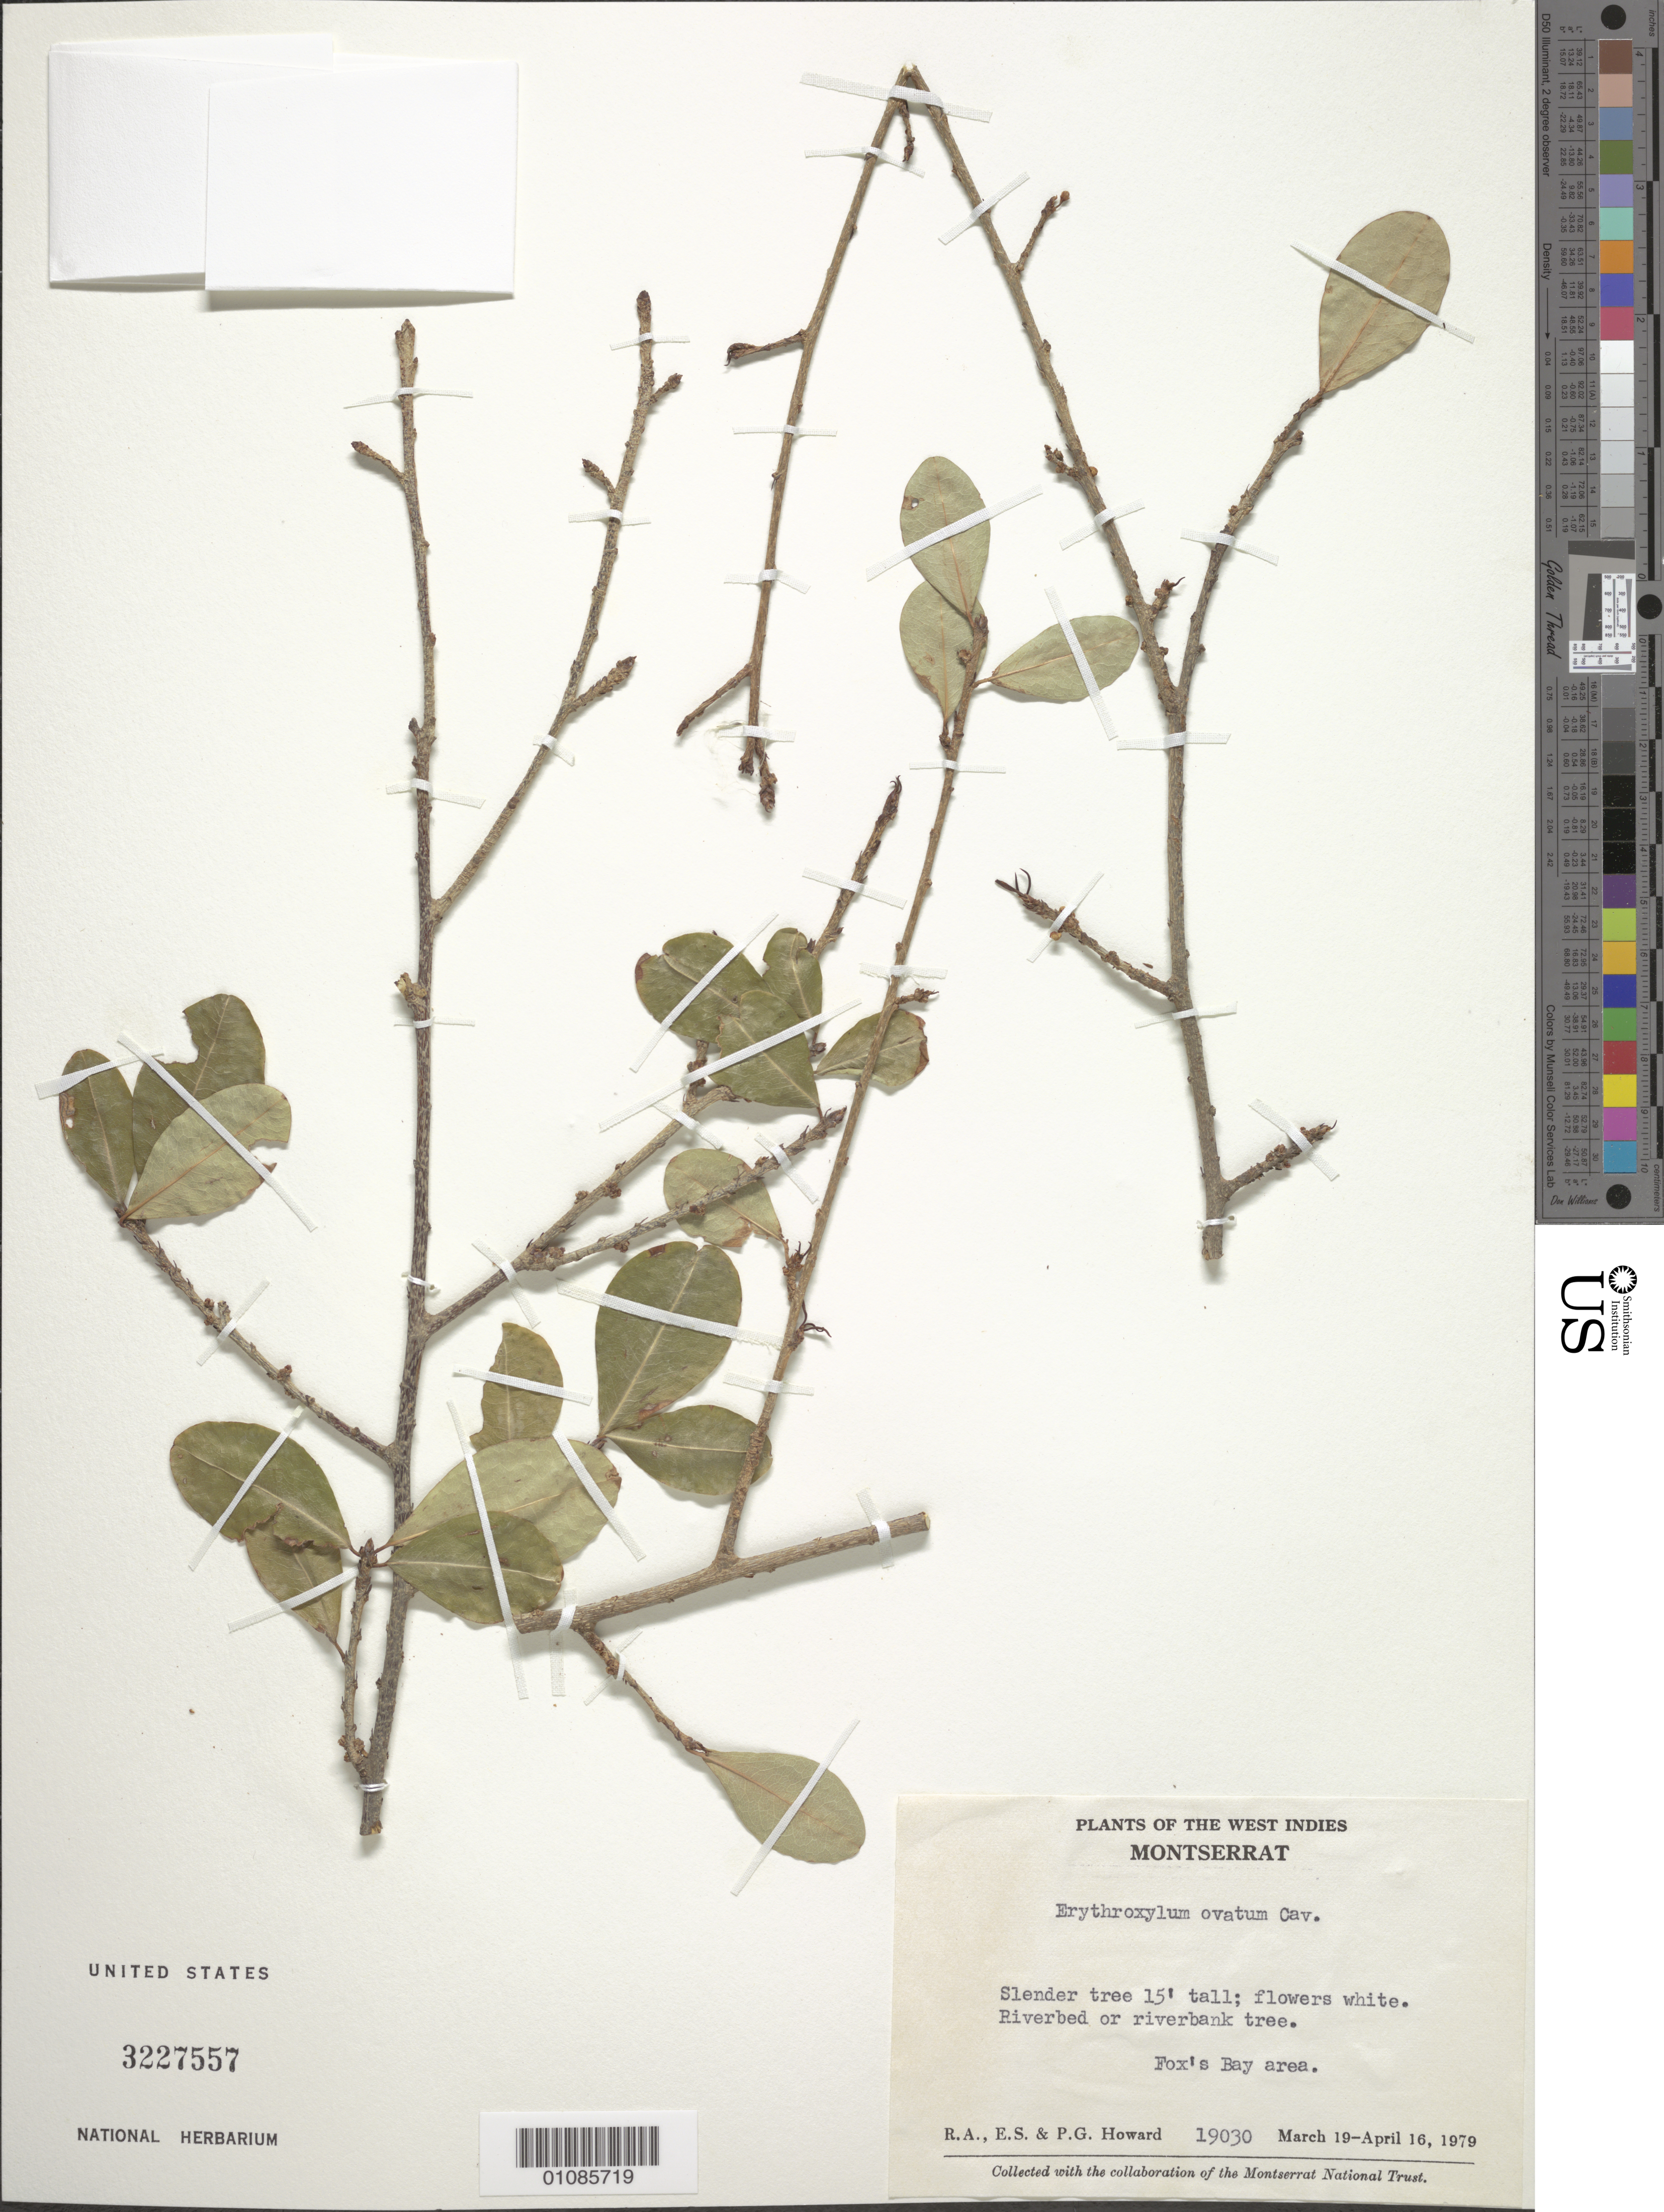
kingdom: Plantae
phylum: Tracheophyta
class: Magnoliopsida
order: Malpighiales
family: Erythroxylaceae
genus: Erythroxylum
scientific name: Erythroxylum havanense var. havanense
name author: Jacq.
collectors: E. S. Howard & P. Howard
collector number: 19030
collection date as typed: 19 Mar 1979 to 16 Apr 1979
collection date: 1979-03-19/1979-04-16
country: Montserrat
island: Montserrat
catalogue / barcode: US 3227557